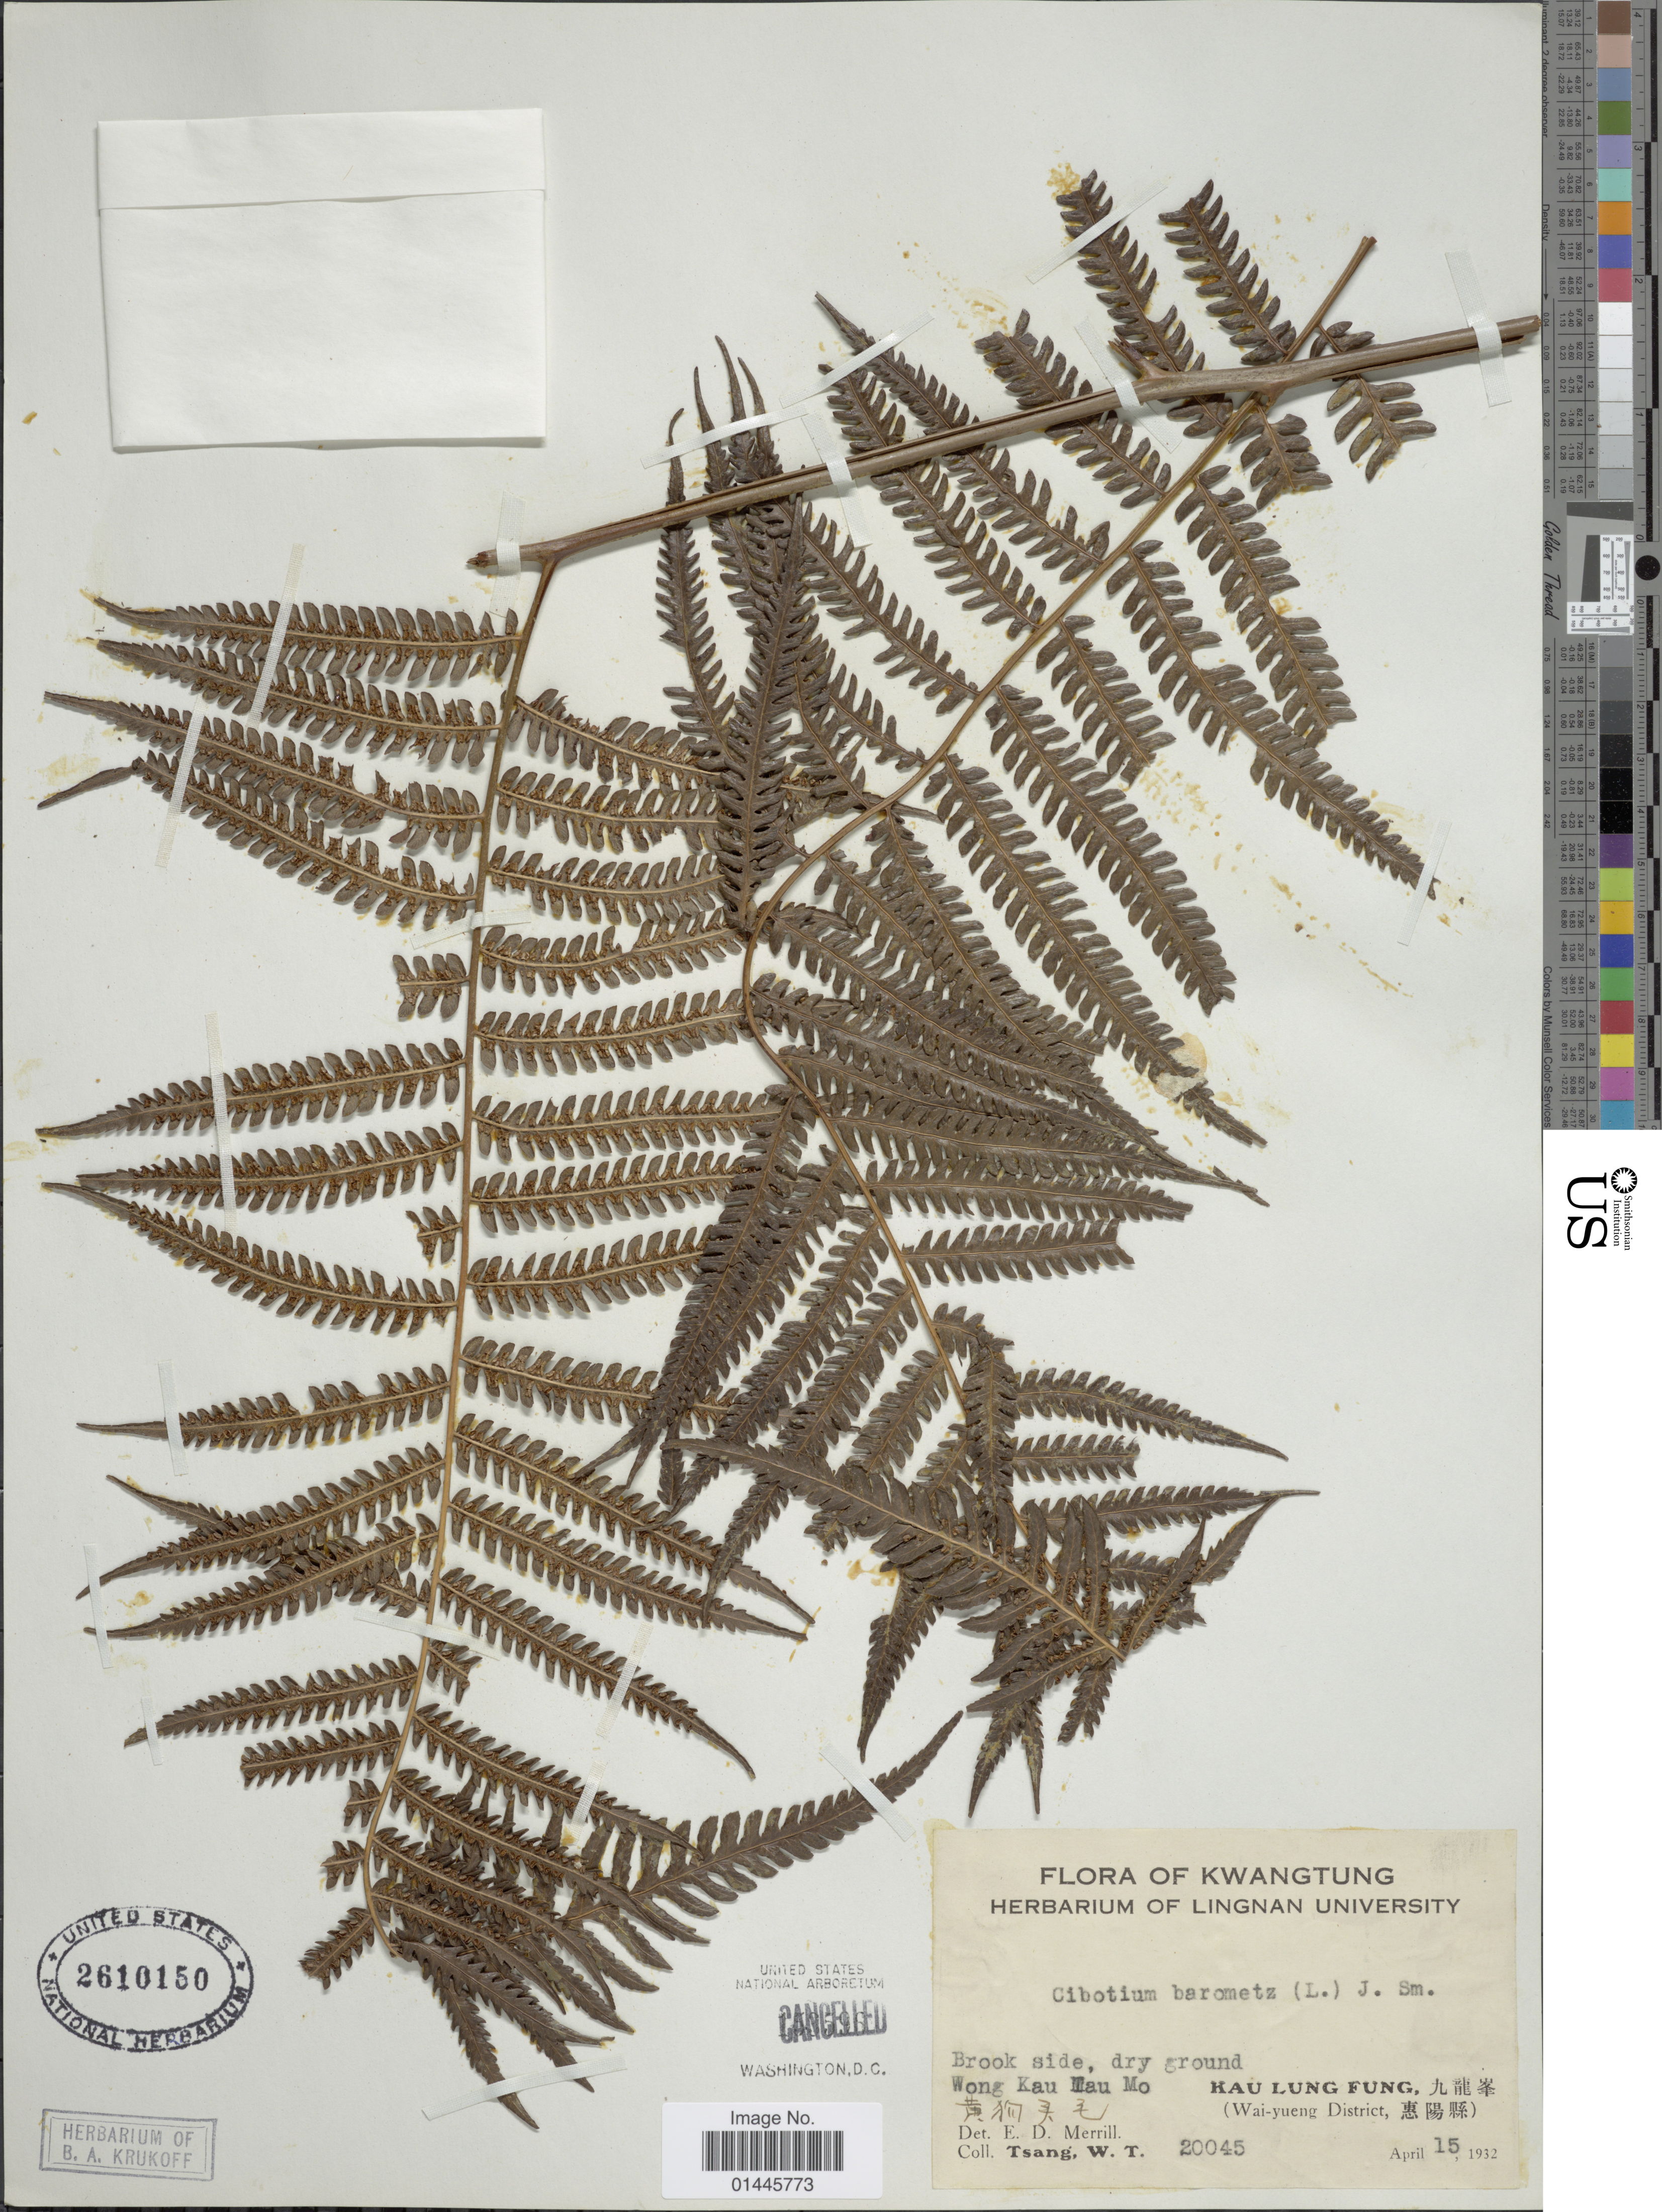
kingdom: Plantae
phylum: Tracheophyta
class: Polypodiopsida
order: Cyatheales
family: Cibotiaceae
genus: Cibotium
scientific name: Cibotium barometz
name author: (L.) J. Sm.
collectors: W. T. Tsang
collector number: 20045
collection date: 1932-04-15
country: China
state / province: Guangdong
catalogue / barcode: US 2610150